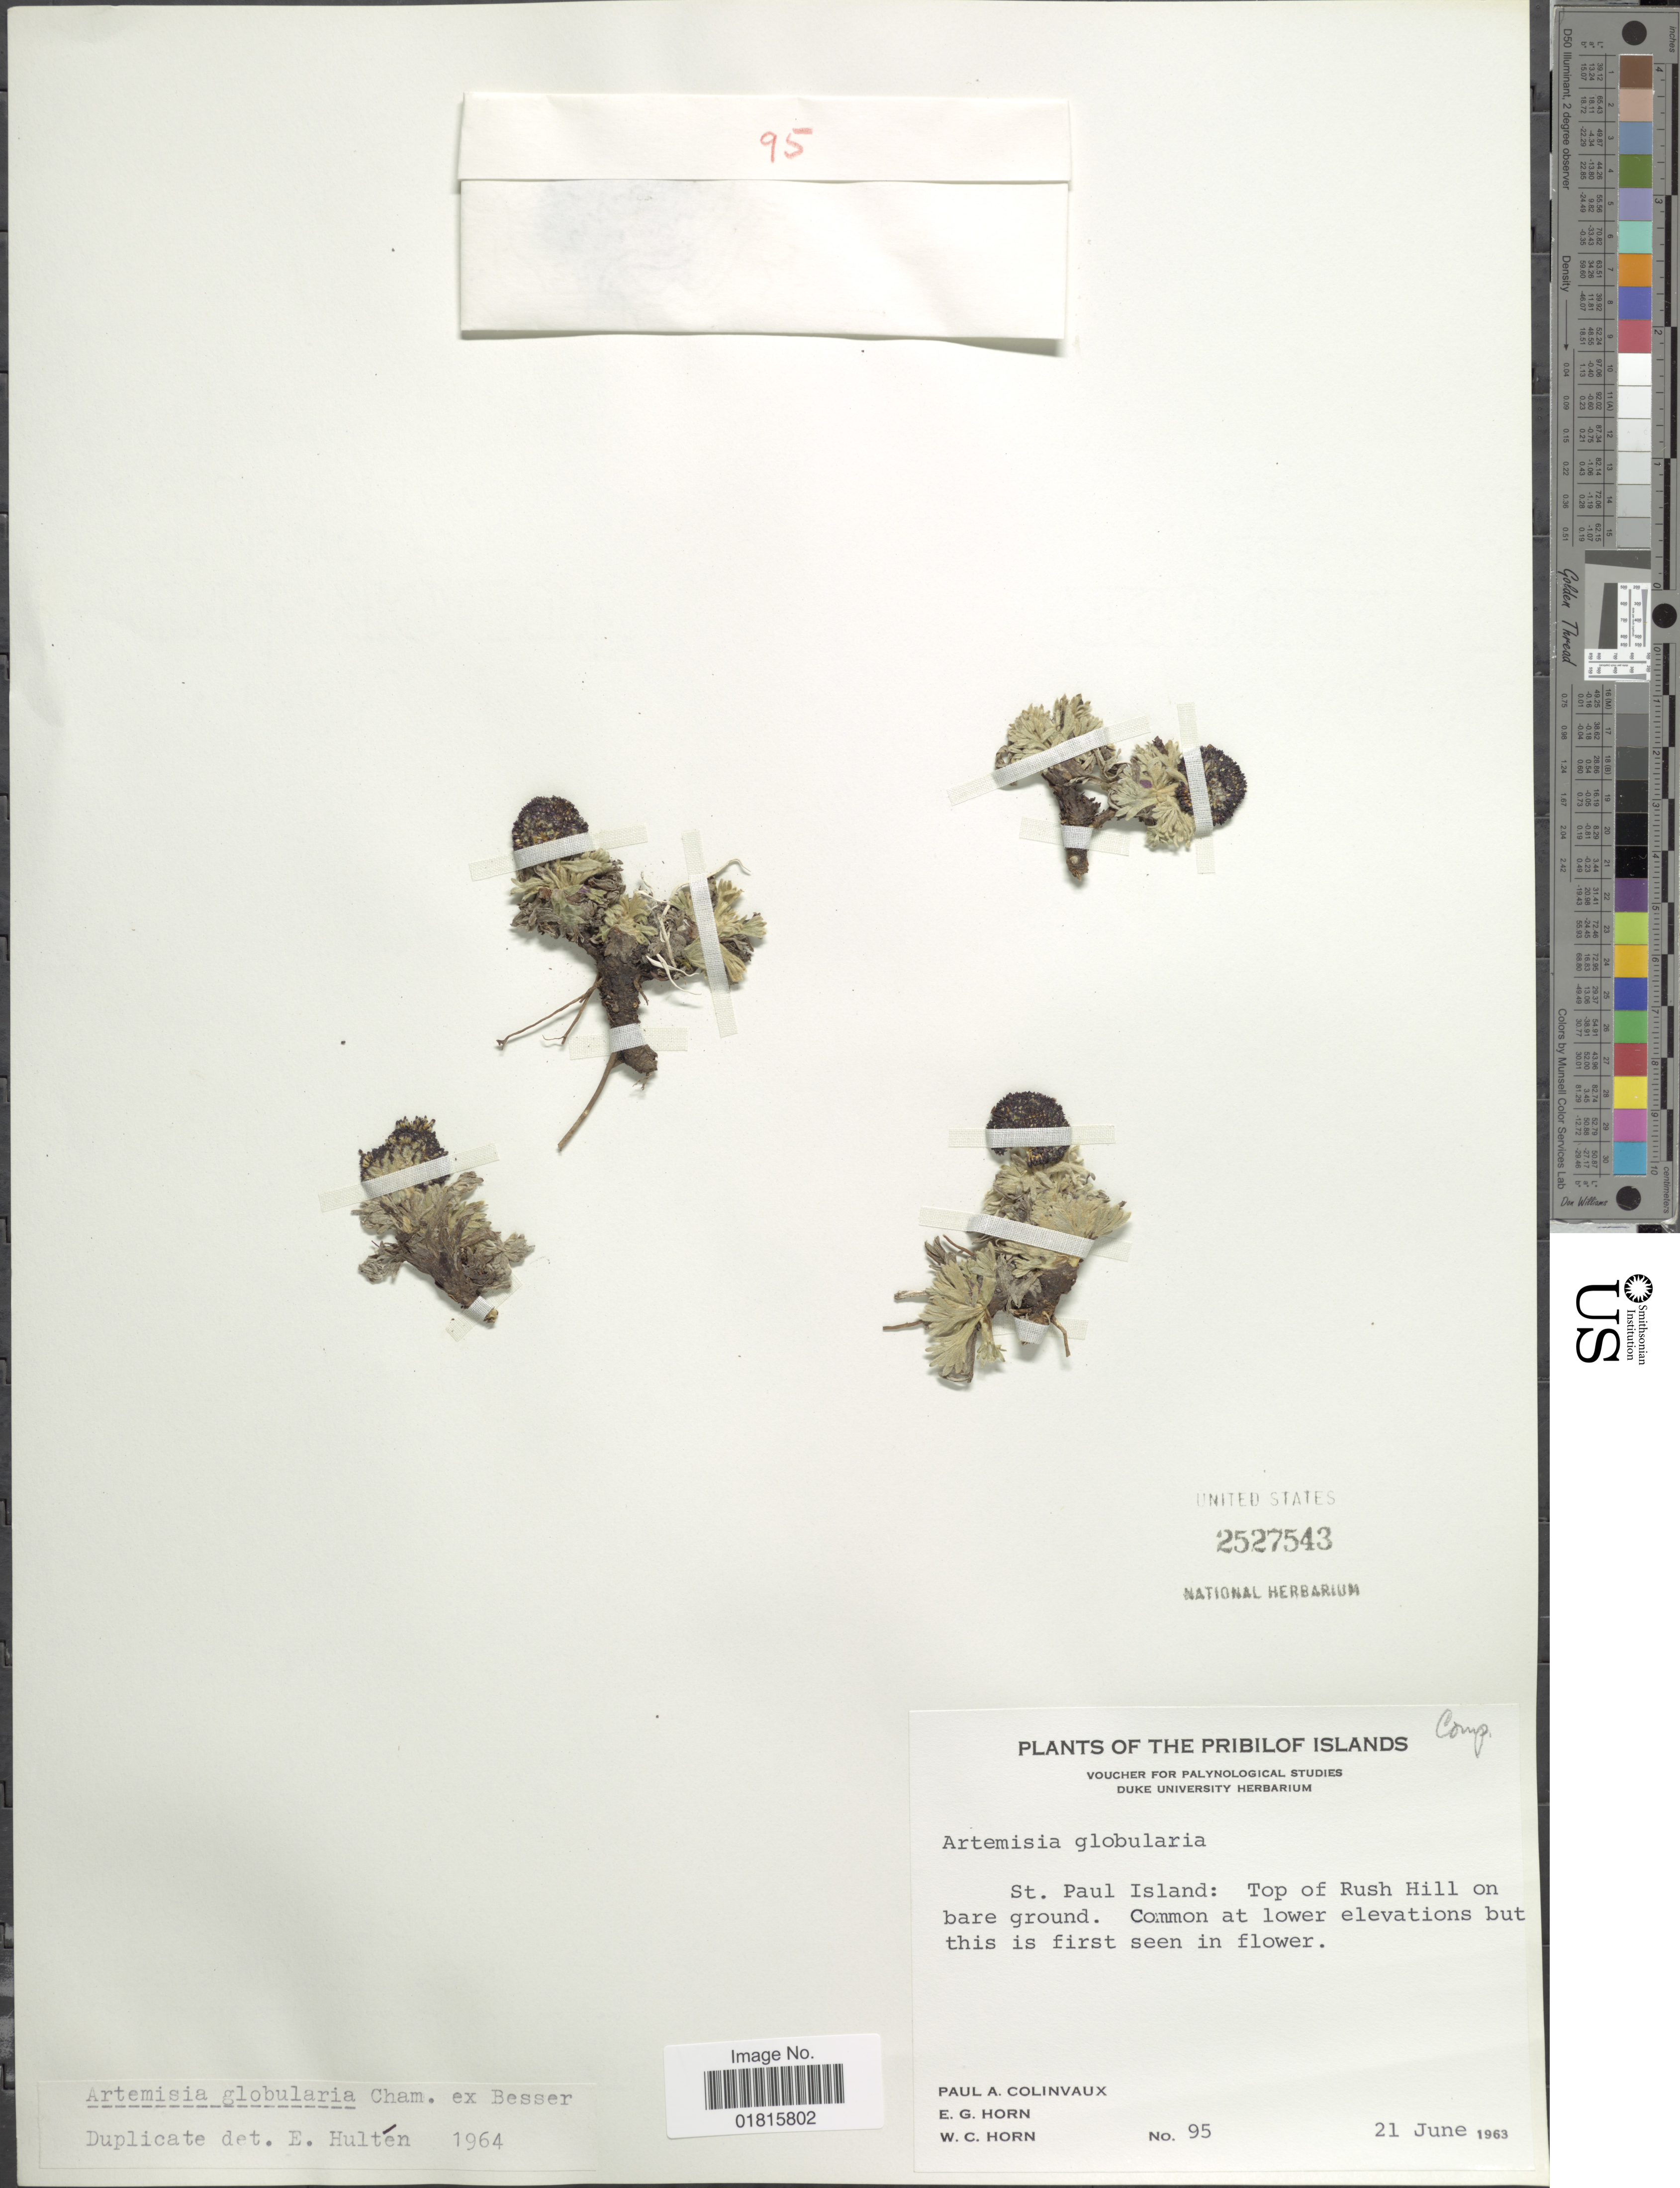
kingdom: Plantae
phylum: Tracheophyta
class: Magnoliopsida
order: Asterales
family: Asteraceae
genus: Artemisia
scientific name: Artemisia globularia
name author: Cham. ex Besser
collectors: P. Colinvaux, E. Horn & W. Horn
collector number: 95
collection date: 1963-06-21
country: United States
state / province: Alaska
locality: The Pribilof Islands, St. Paul Islands: Top of Rush Hill on bare ground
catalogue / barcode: US 2527543